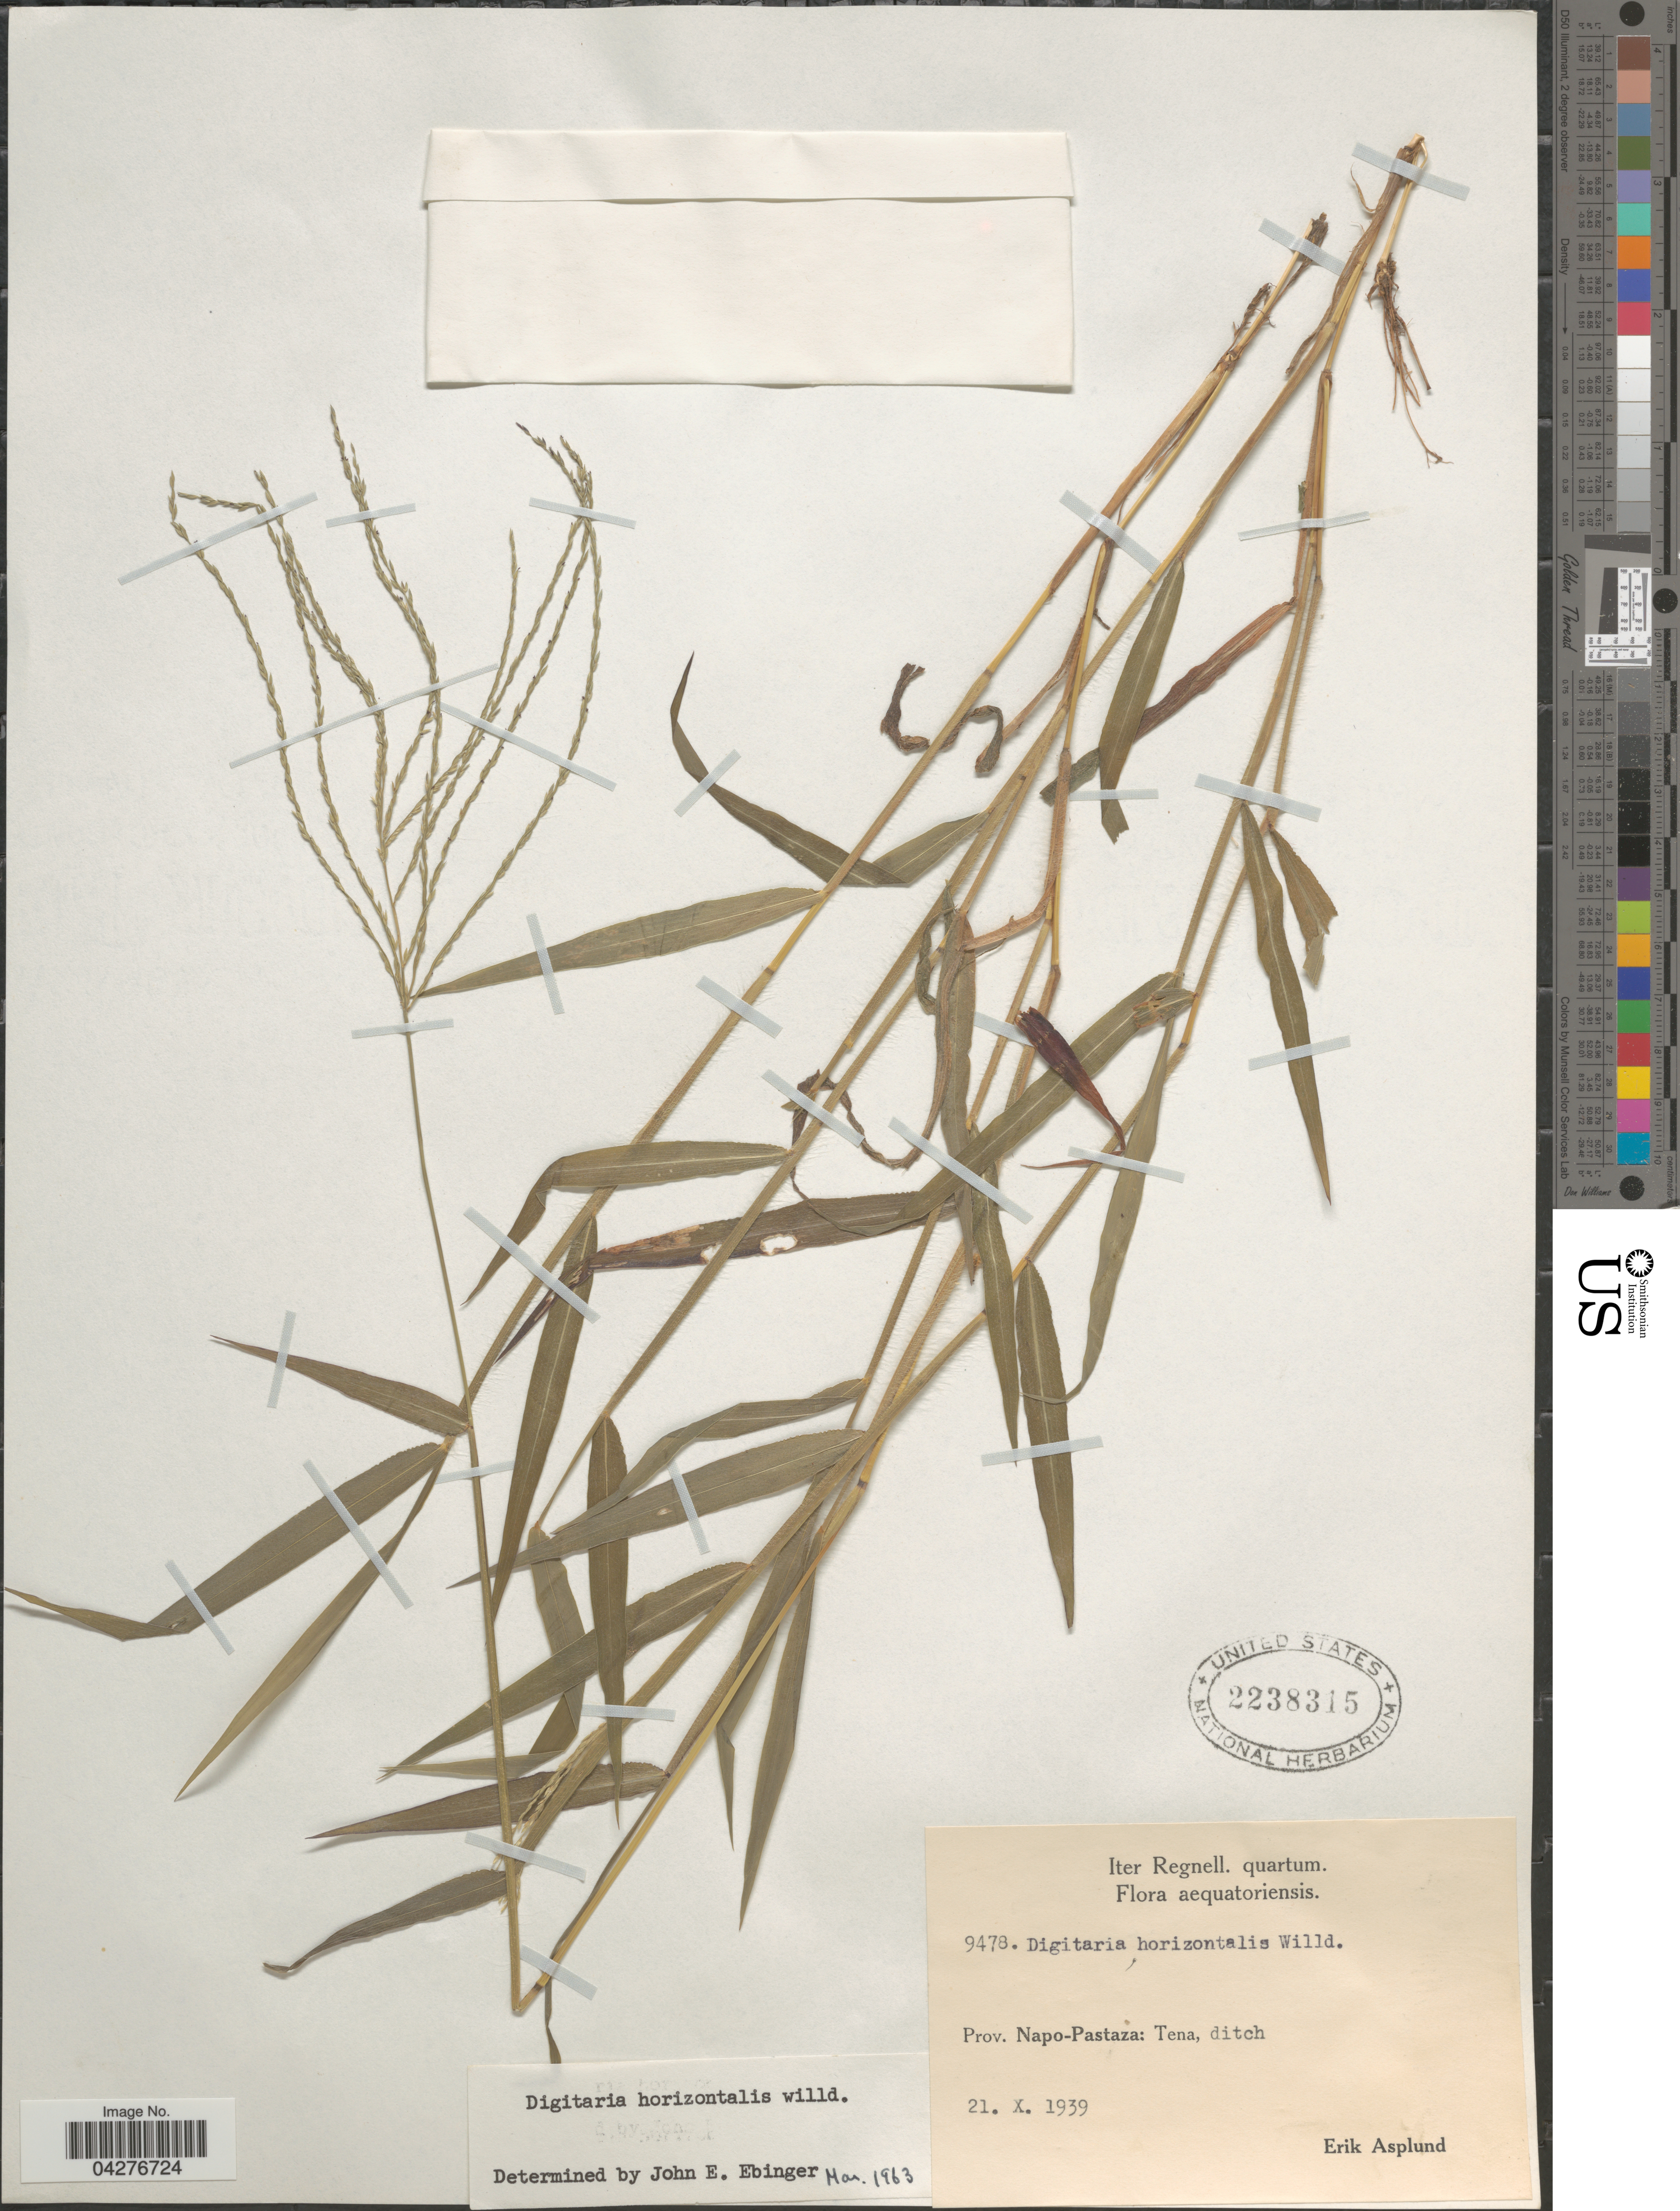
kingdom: Plantae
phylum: Tracheophyta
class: Liliopsida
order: Poales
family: Poaceae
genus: Digitaria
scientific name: Digitaria horizontalis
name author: Willd.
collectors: E. Asplund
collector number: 9478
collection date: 1939-10-21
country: Ecuador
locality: Iter Regnell. quartum. Prov. Napo-Pastaza: Tena, ditch.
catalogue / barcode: US 2238315